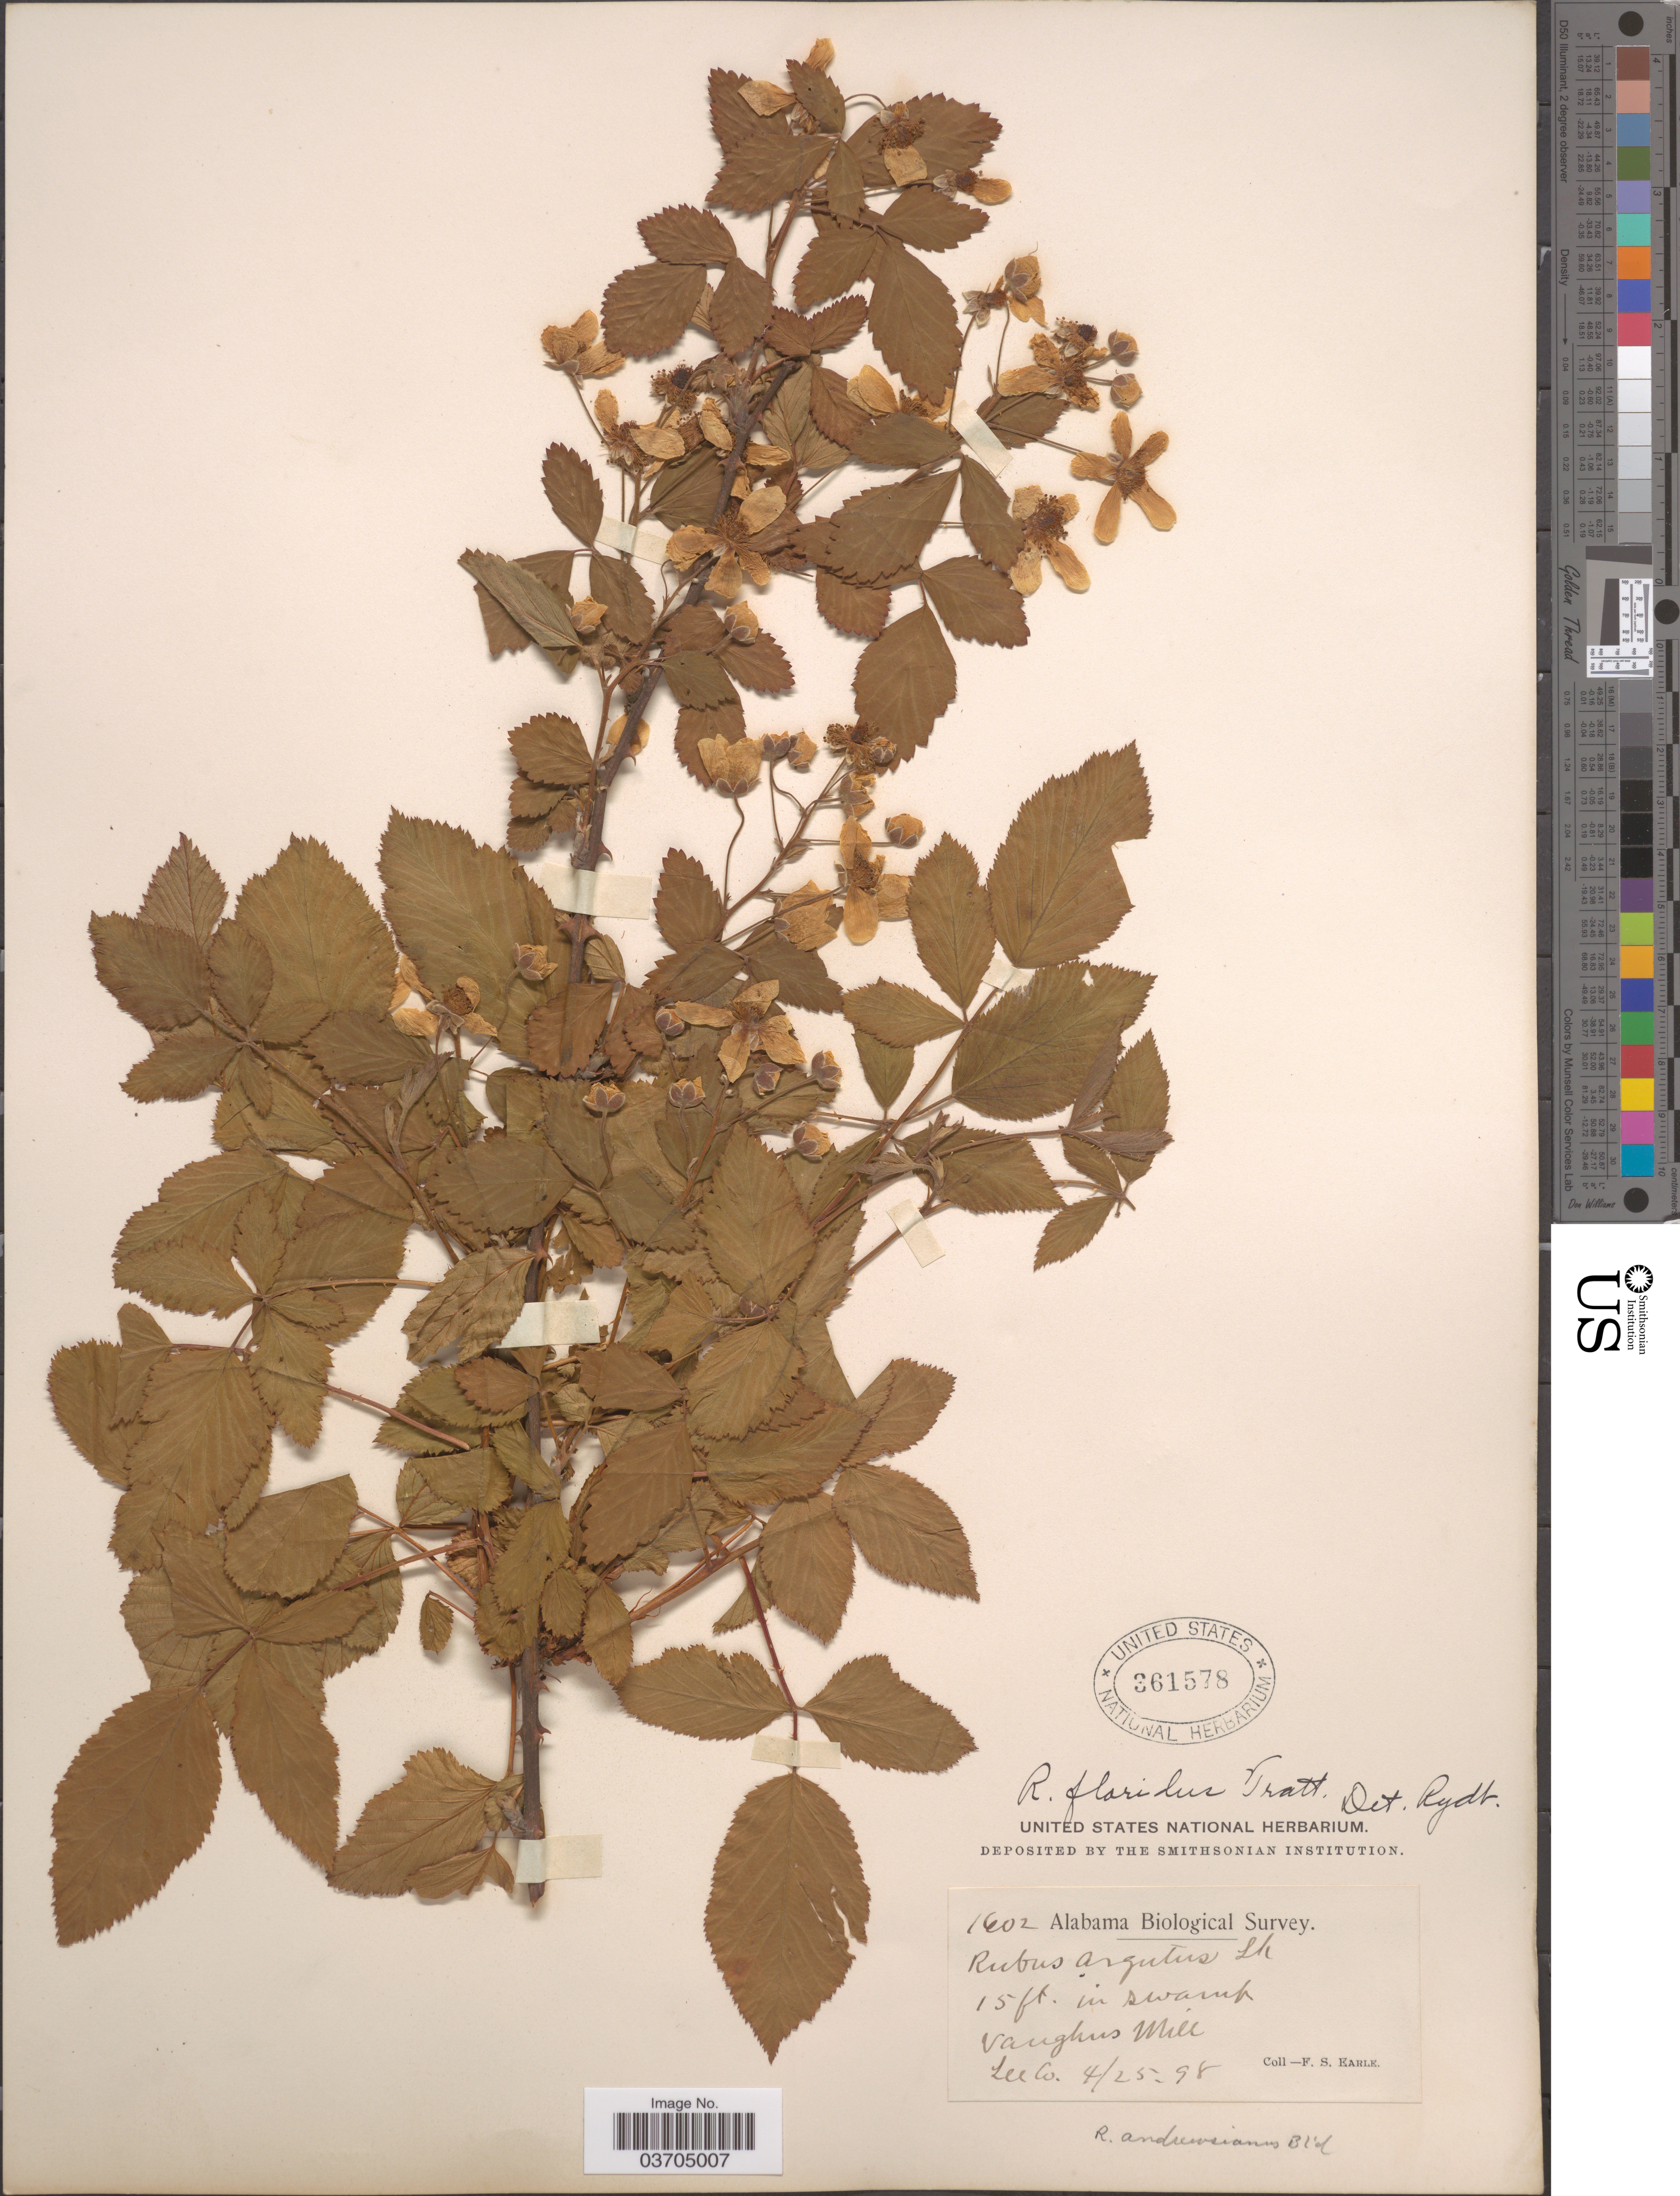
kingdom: Plantae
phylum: Tracheophyta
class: Magnoliopsida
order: Rosales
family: Rosaceae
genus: Rubus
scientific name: Rubus floridus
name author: Tratt.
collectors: F. S. Earle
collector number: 1602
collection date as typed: Transcribed d/m/y: 25/4/98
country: United States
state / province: Alabama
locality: Vaughns Mill. Lee Co.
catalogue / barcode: US 361578